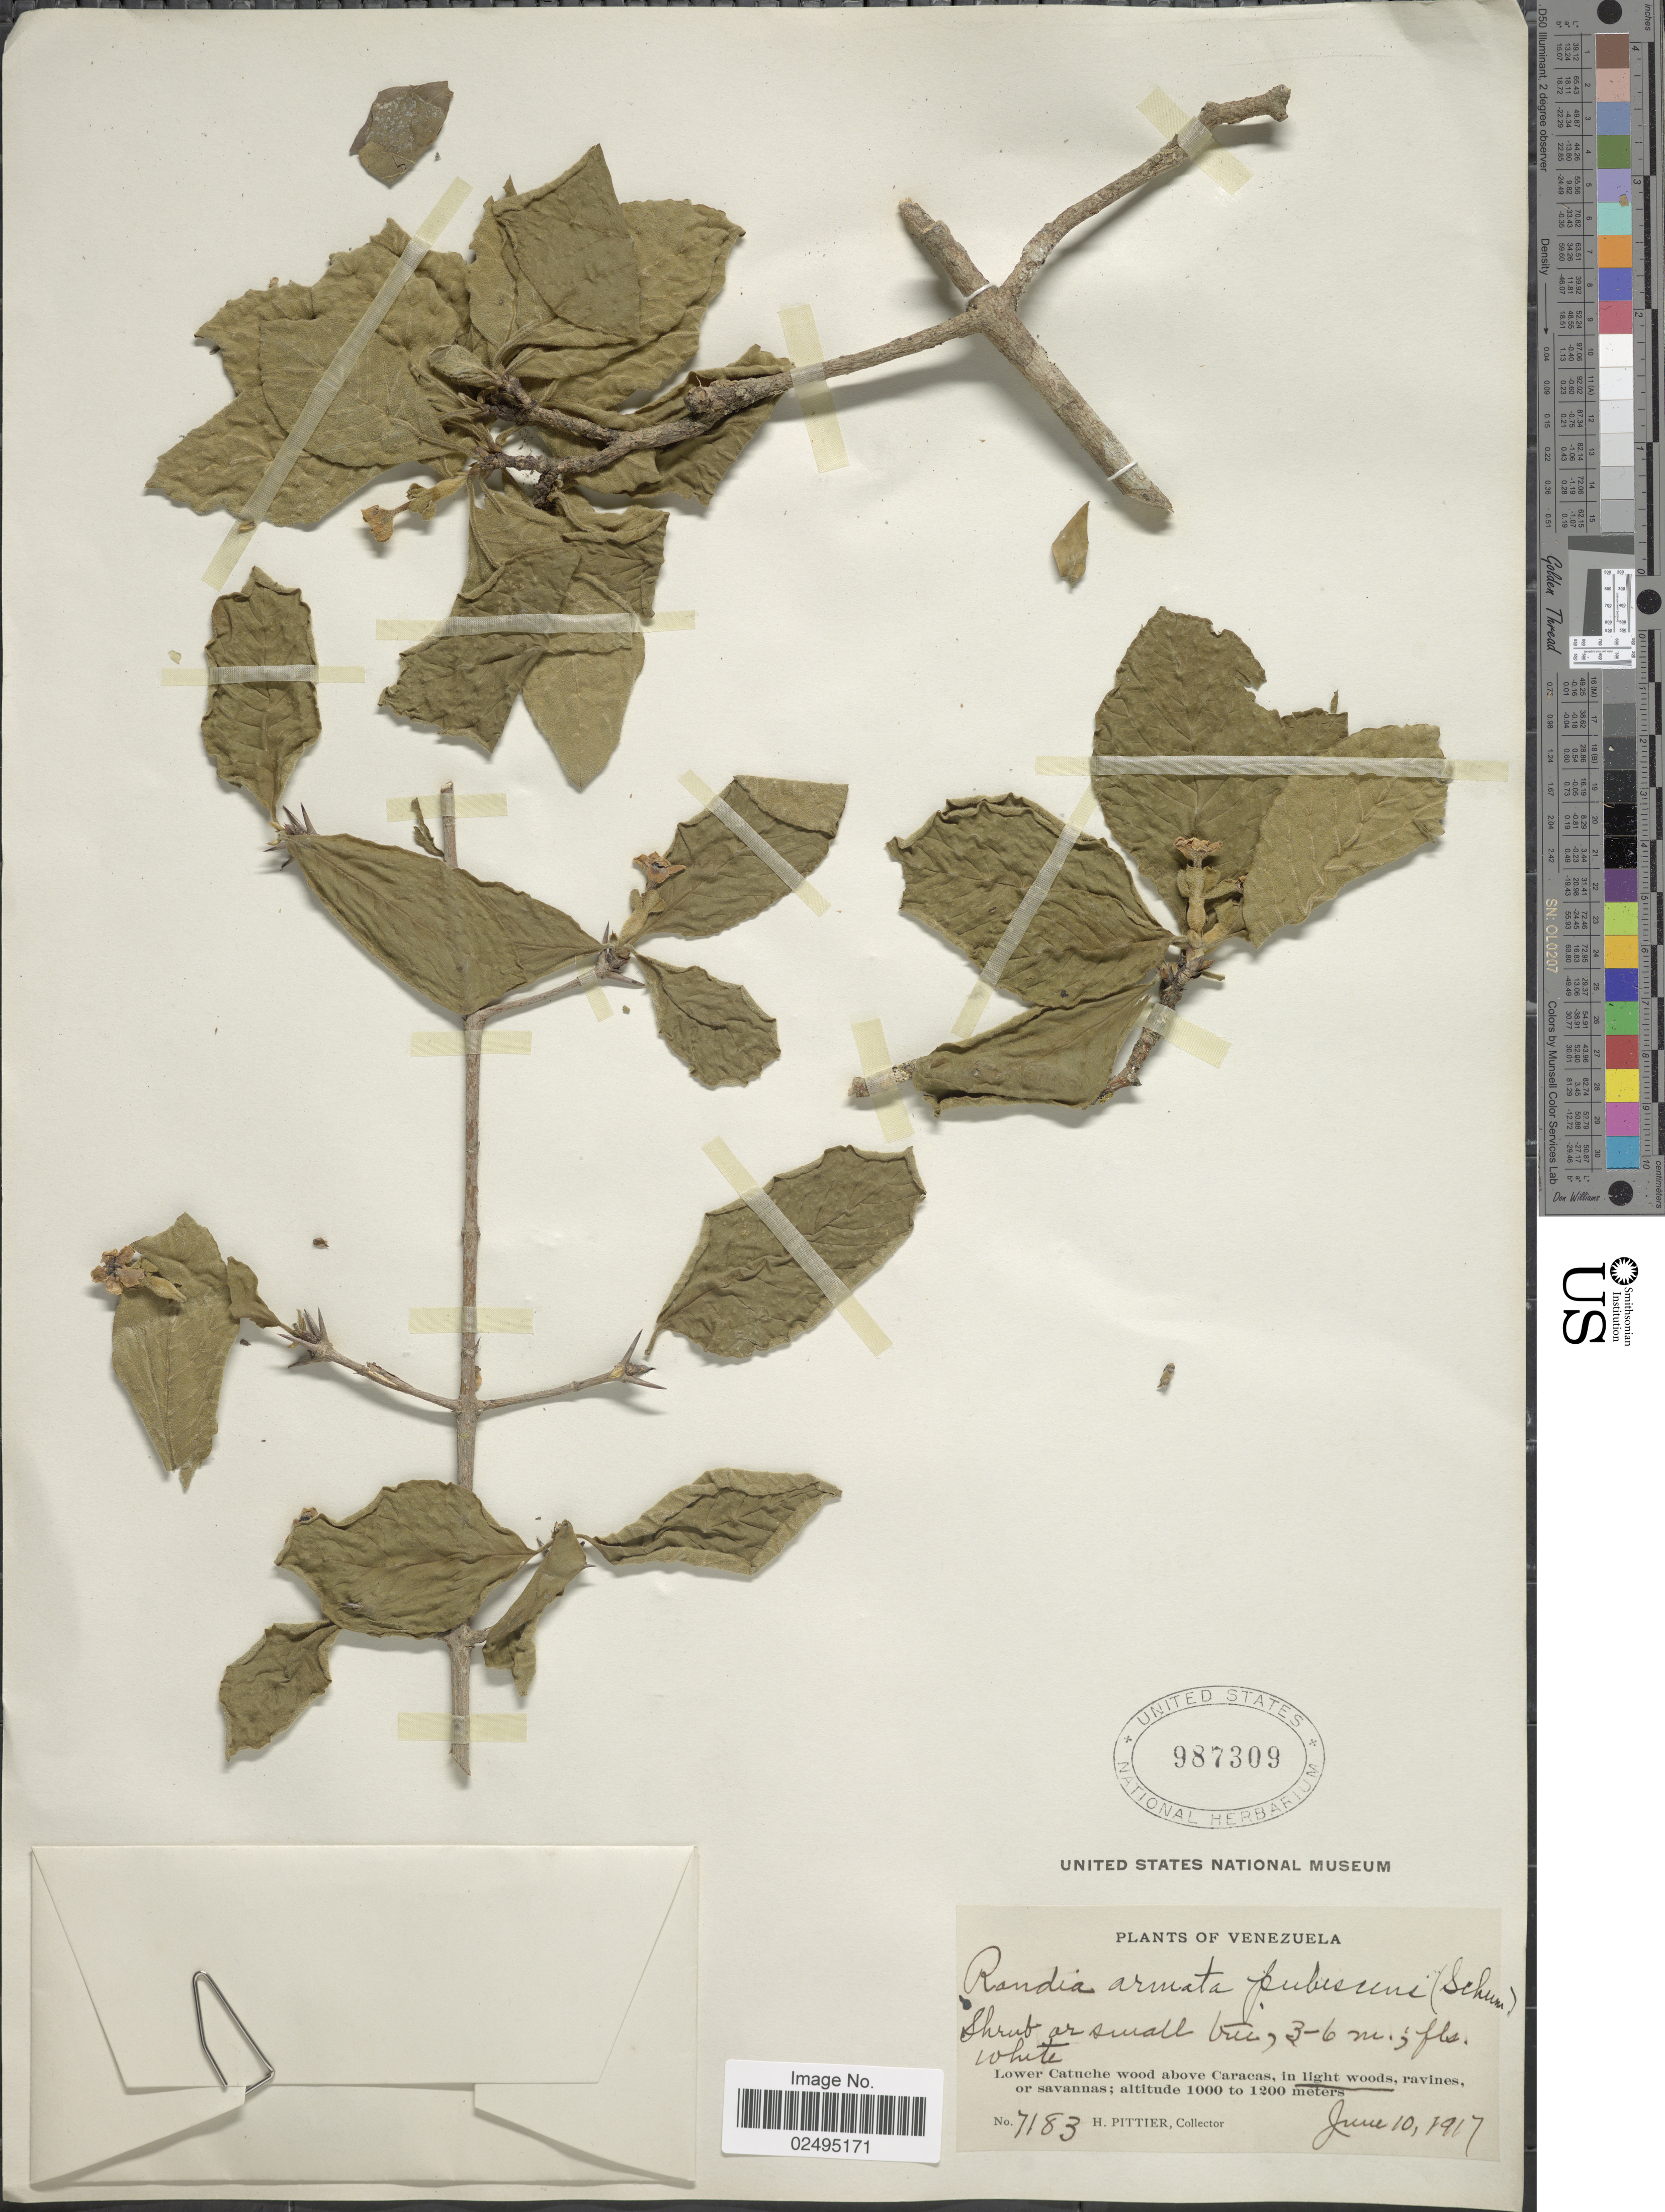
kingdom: Plantae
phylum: Tracheophyta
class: Magnoliopsida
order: Gentianales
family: Rubiaceae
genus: Randia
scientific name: Randia armata var. pubescens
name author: (Kunth) R. Knuth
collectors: H. F. Pittier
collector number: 7183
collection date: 1917-06-10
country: Venezuela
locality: Lower Catuche wood above Caracas, in light woods, ravines, or savannas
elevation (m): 1000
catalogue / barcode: US 987309